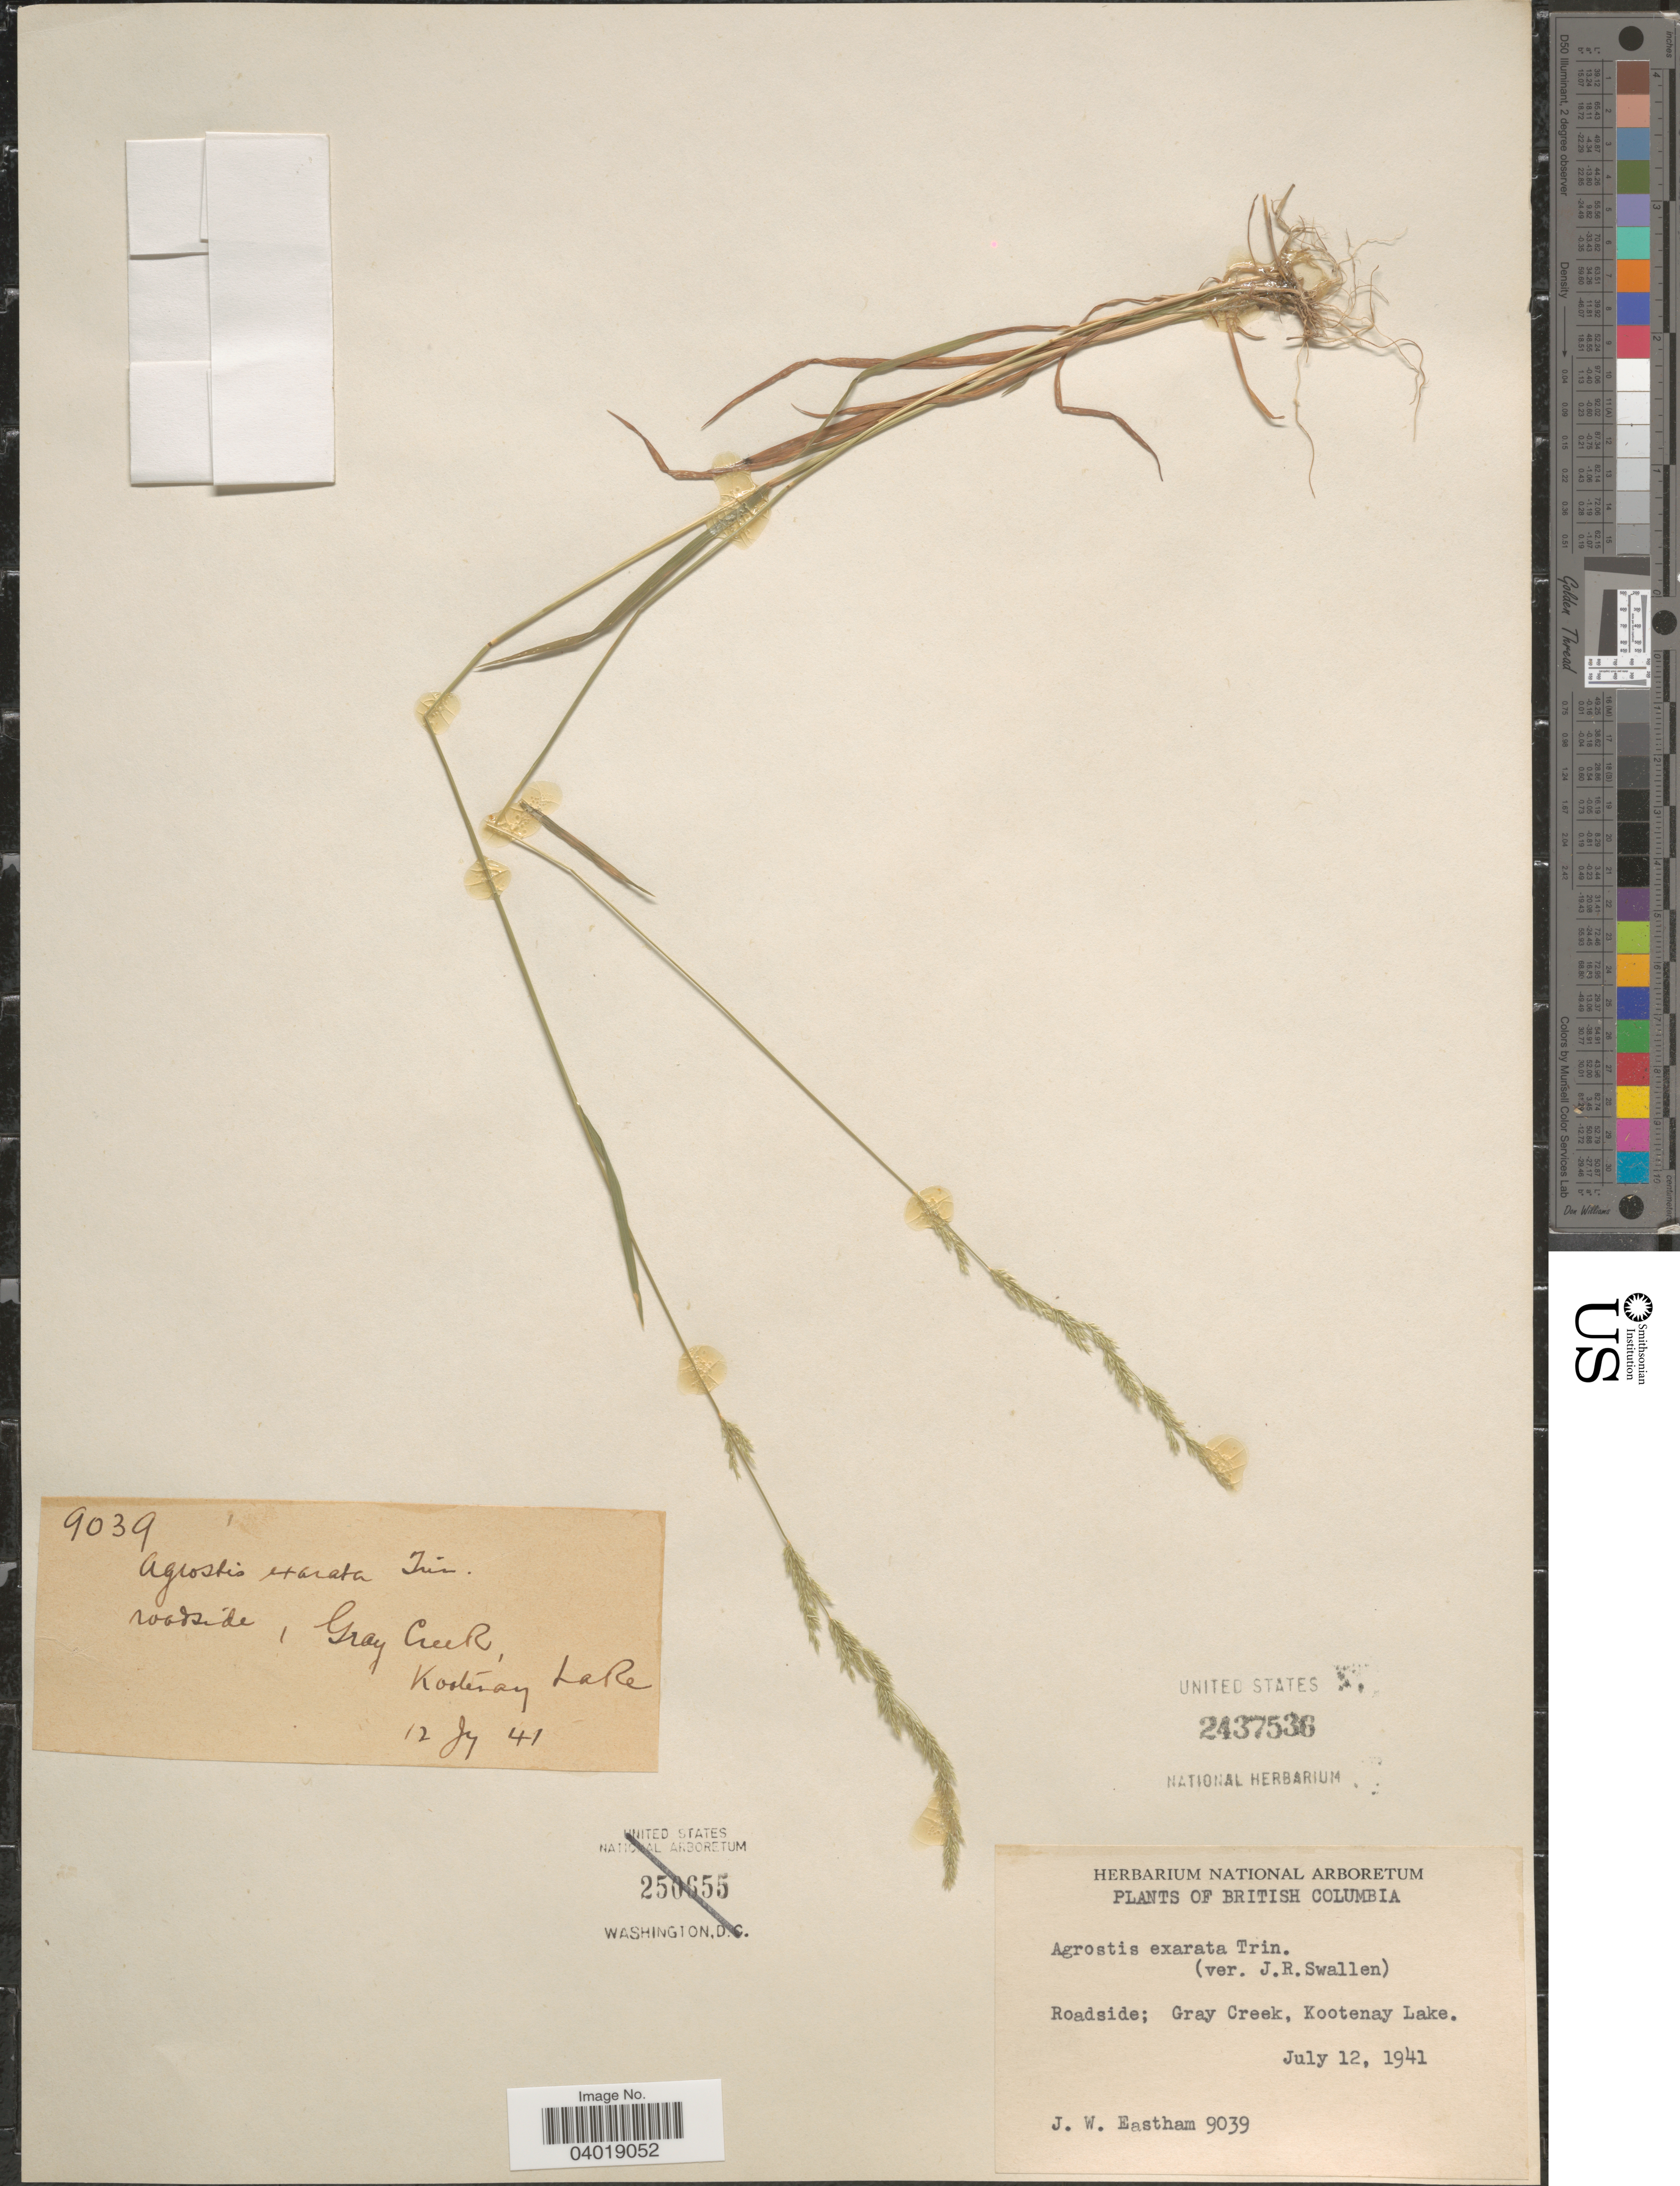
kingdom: Plantae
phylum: Tracheophyta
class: Liliopsida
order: Poales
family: Poaceae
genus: Agrostis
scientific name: Agrostis exarata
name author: Trin.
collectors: J. Eastham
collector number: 9039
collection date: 1941-07-12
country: Canada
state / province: British Columbia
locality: Roadside; Gray Creek, Kootenay Lake.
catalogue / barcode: US 2437536